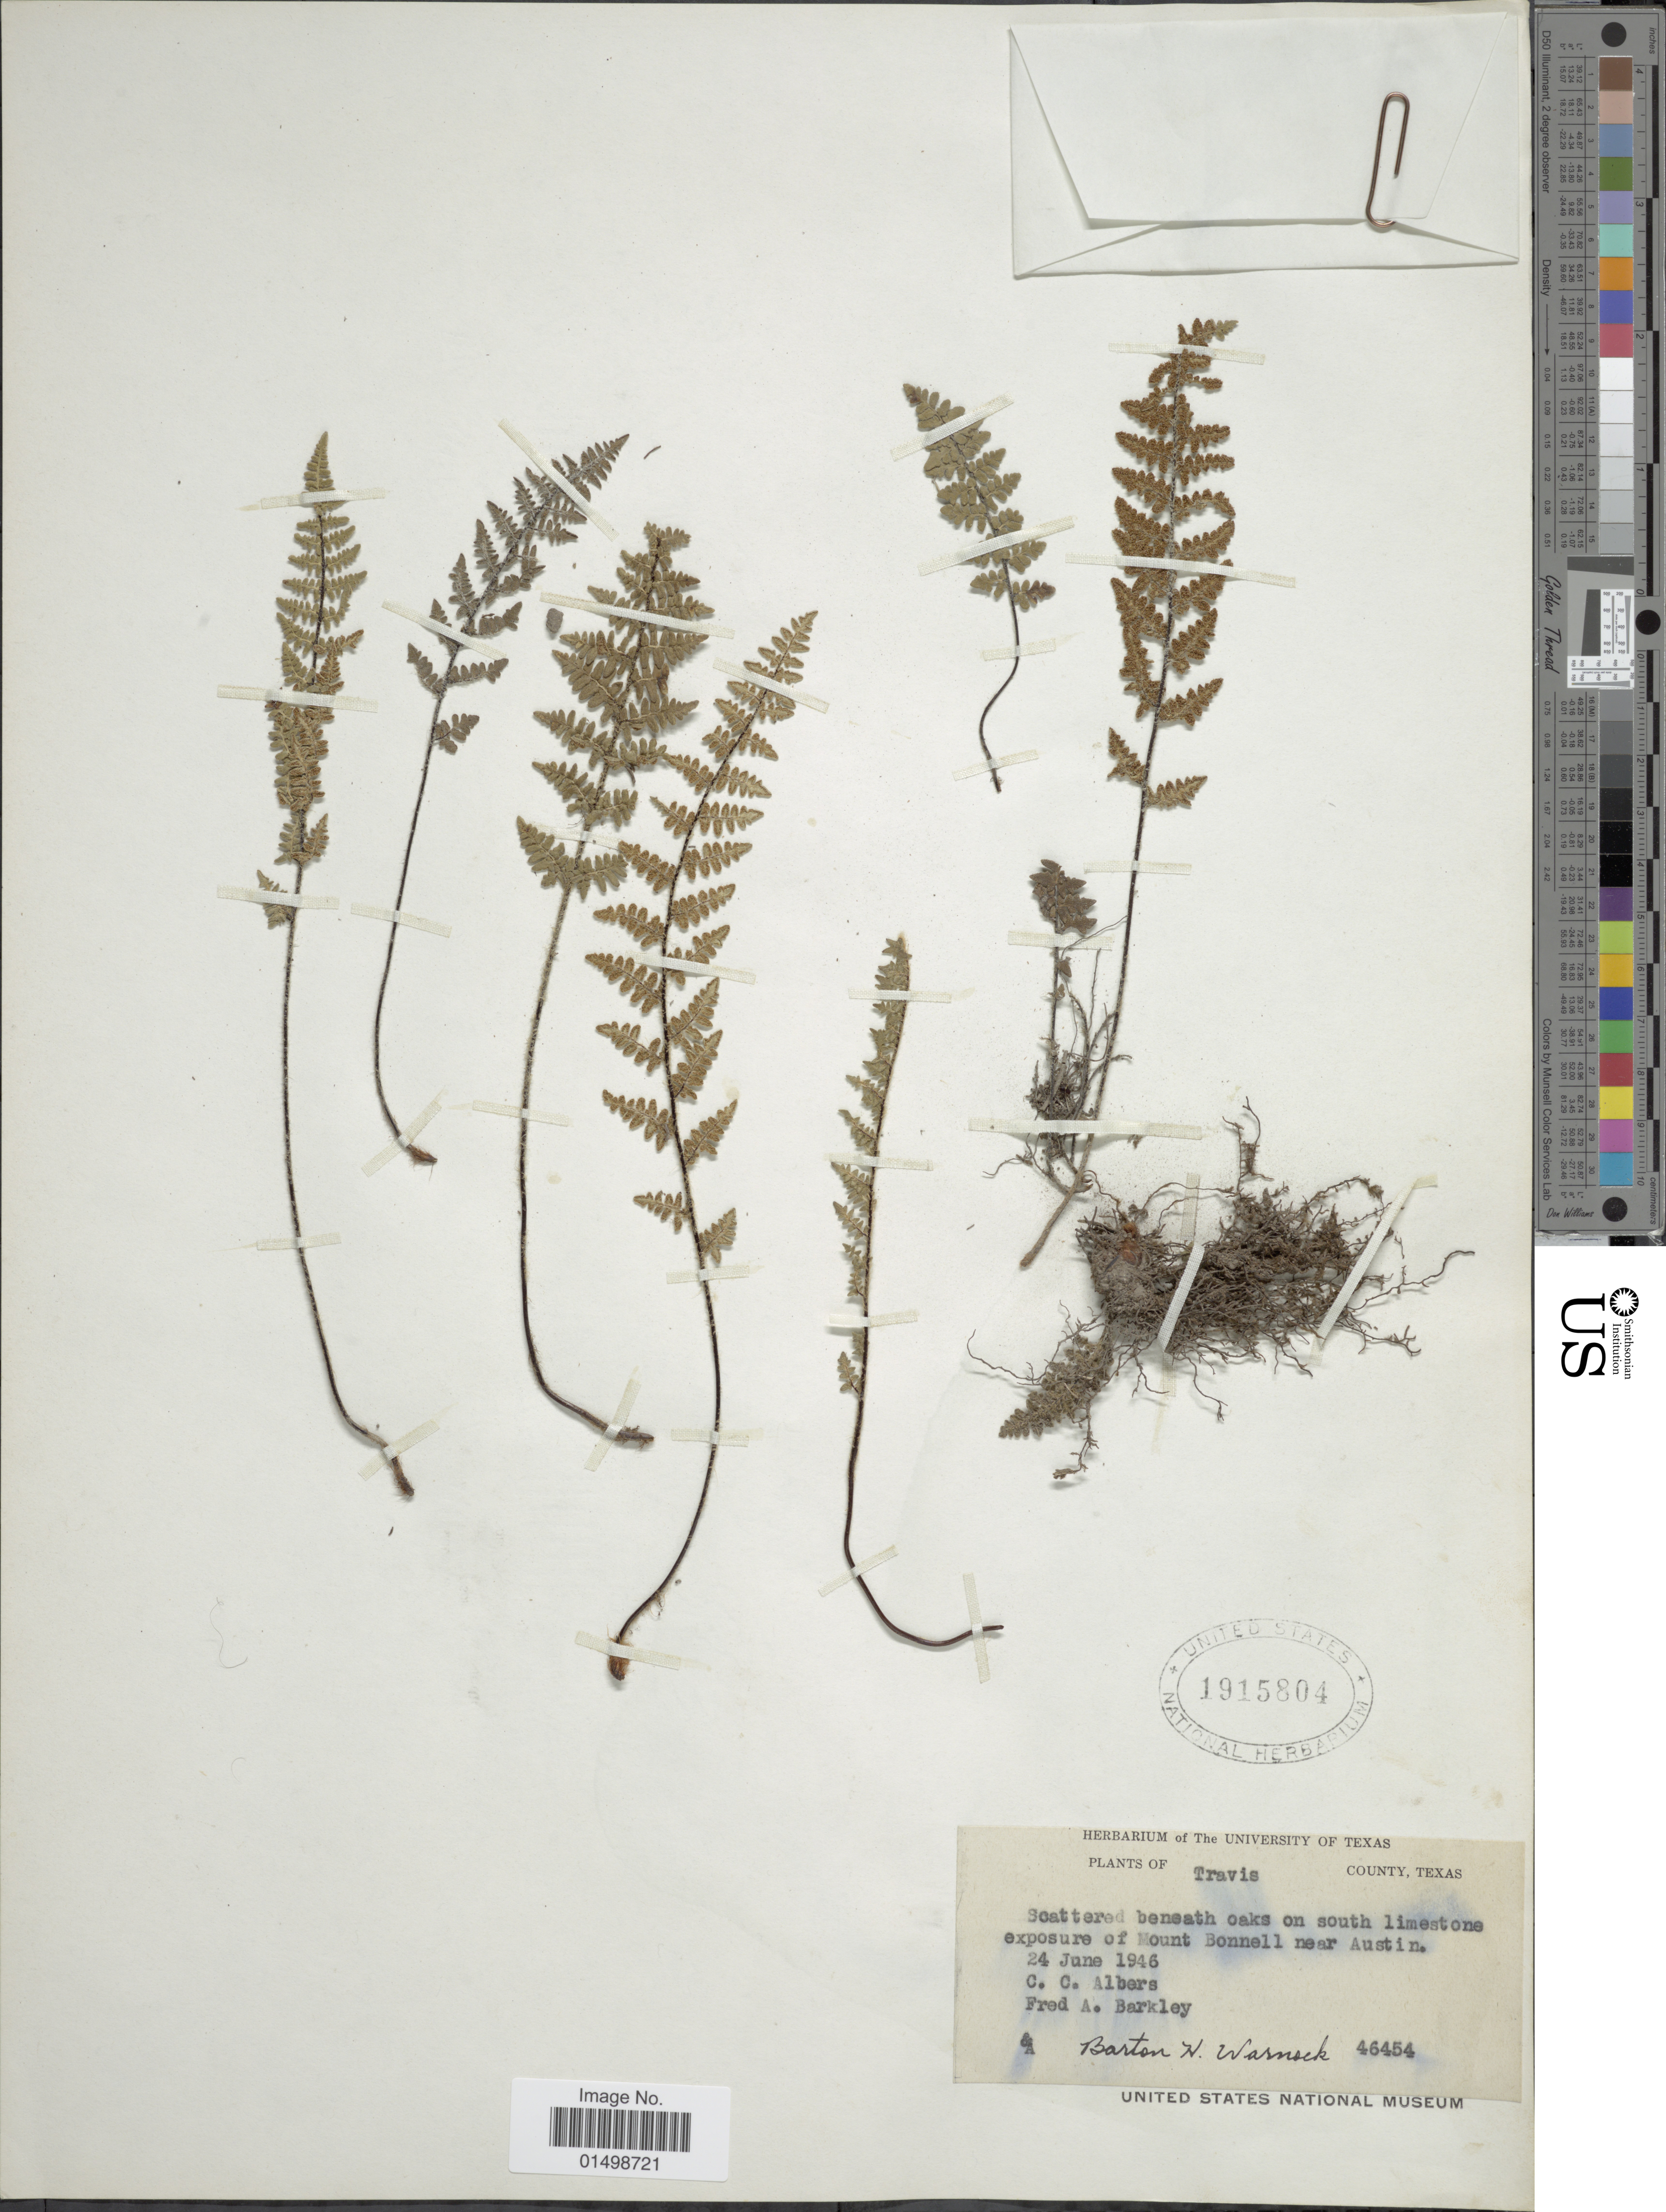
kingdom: Plantae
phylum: Tracheophyta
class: Polypodiopsida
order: Polypodiales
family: Pteridaceae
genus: Cheilanthes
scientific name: Cheilanthes sp.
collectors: C. Albers, F. A. Barkley & B. H. Warnock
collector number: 46454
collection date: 1946-06-24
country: United States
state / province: Texas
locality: Travis County, Scattered beneatj oaks and south limestone exposure of Mount Bonnell near Austin.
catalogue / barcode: US 1915804